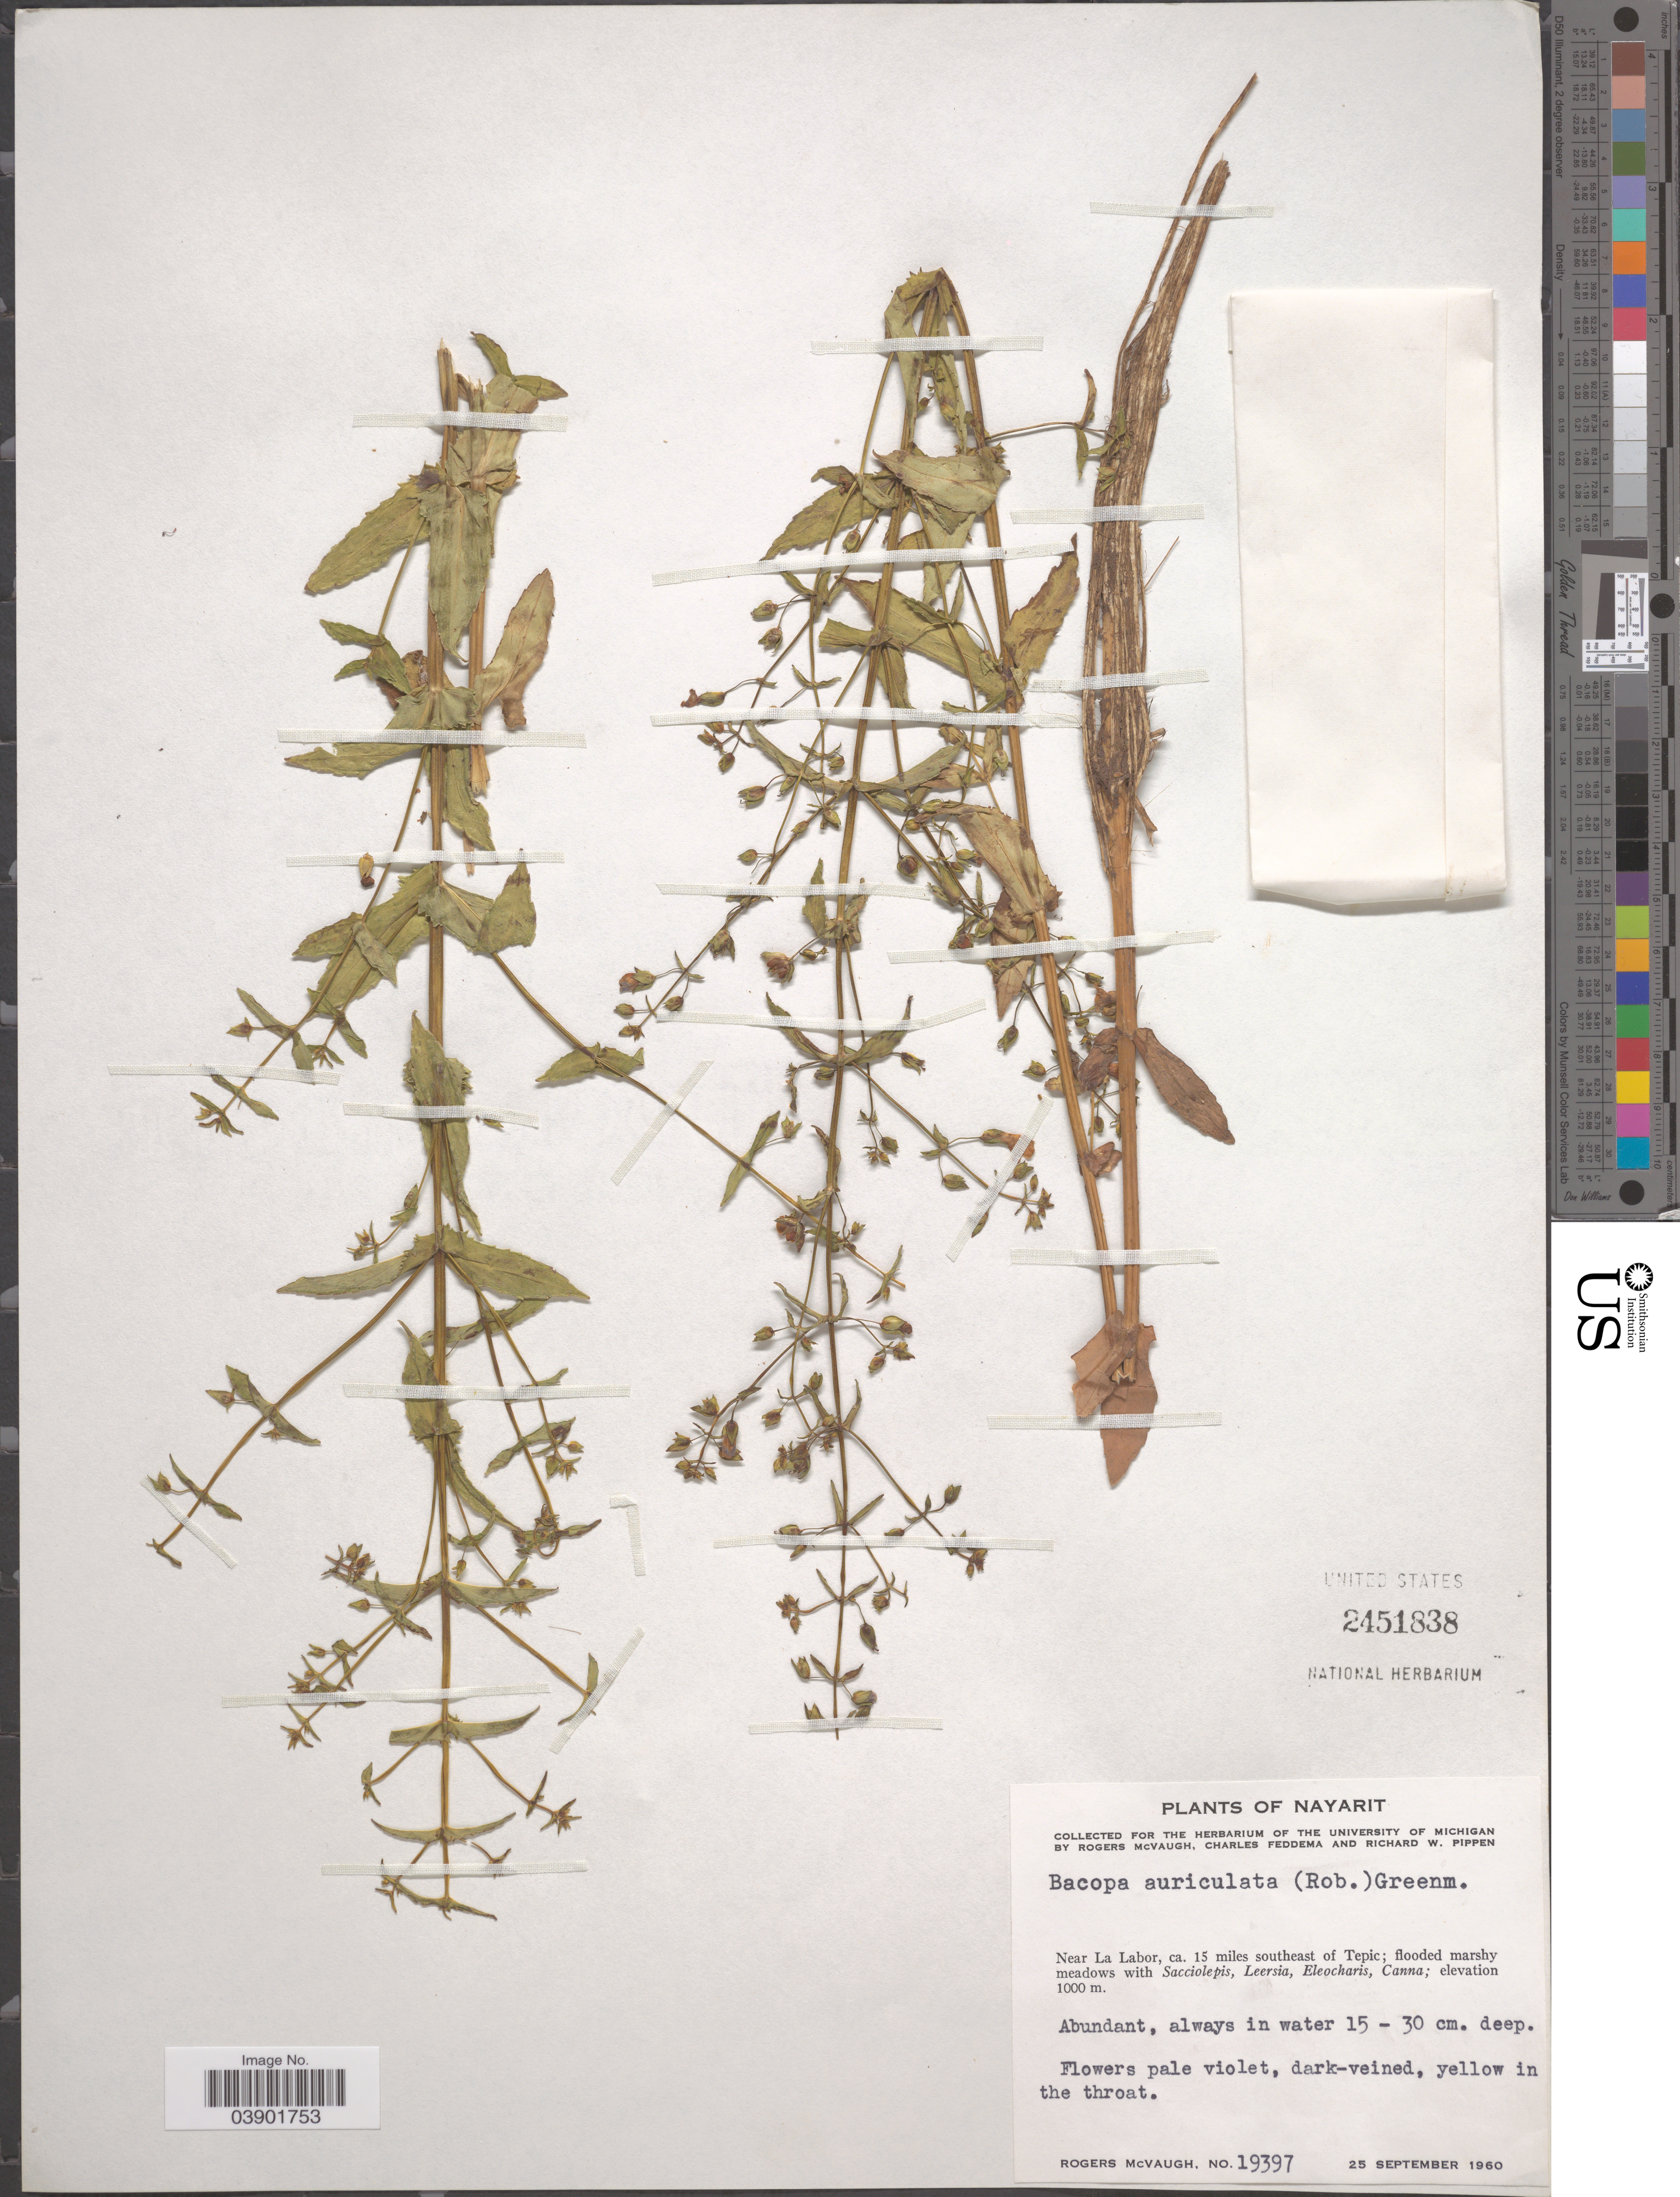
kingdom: Plantae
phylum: Tracheophyta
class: Magnoliopsida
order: Lamiales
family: Plantaginaceae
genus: Bacopa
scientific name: Bacopa auriculata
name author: (B.L. Rob.) Greenm.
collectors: R. McVaugh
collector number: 19397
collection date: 1960-09-25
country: Mexico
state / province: Nayarit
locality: Near La Labor, ca. 15 miles southeast of Tepic.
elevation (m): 1000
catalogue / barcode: US 2451838